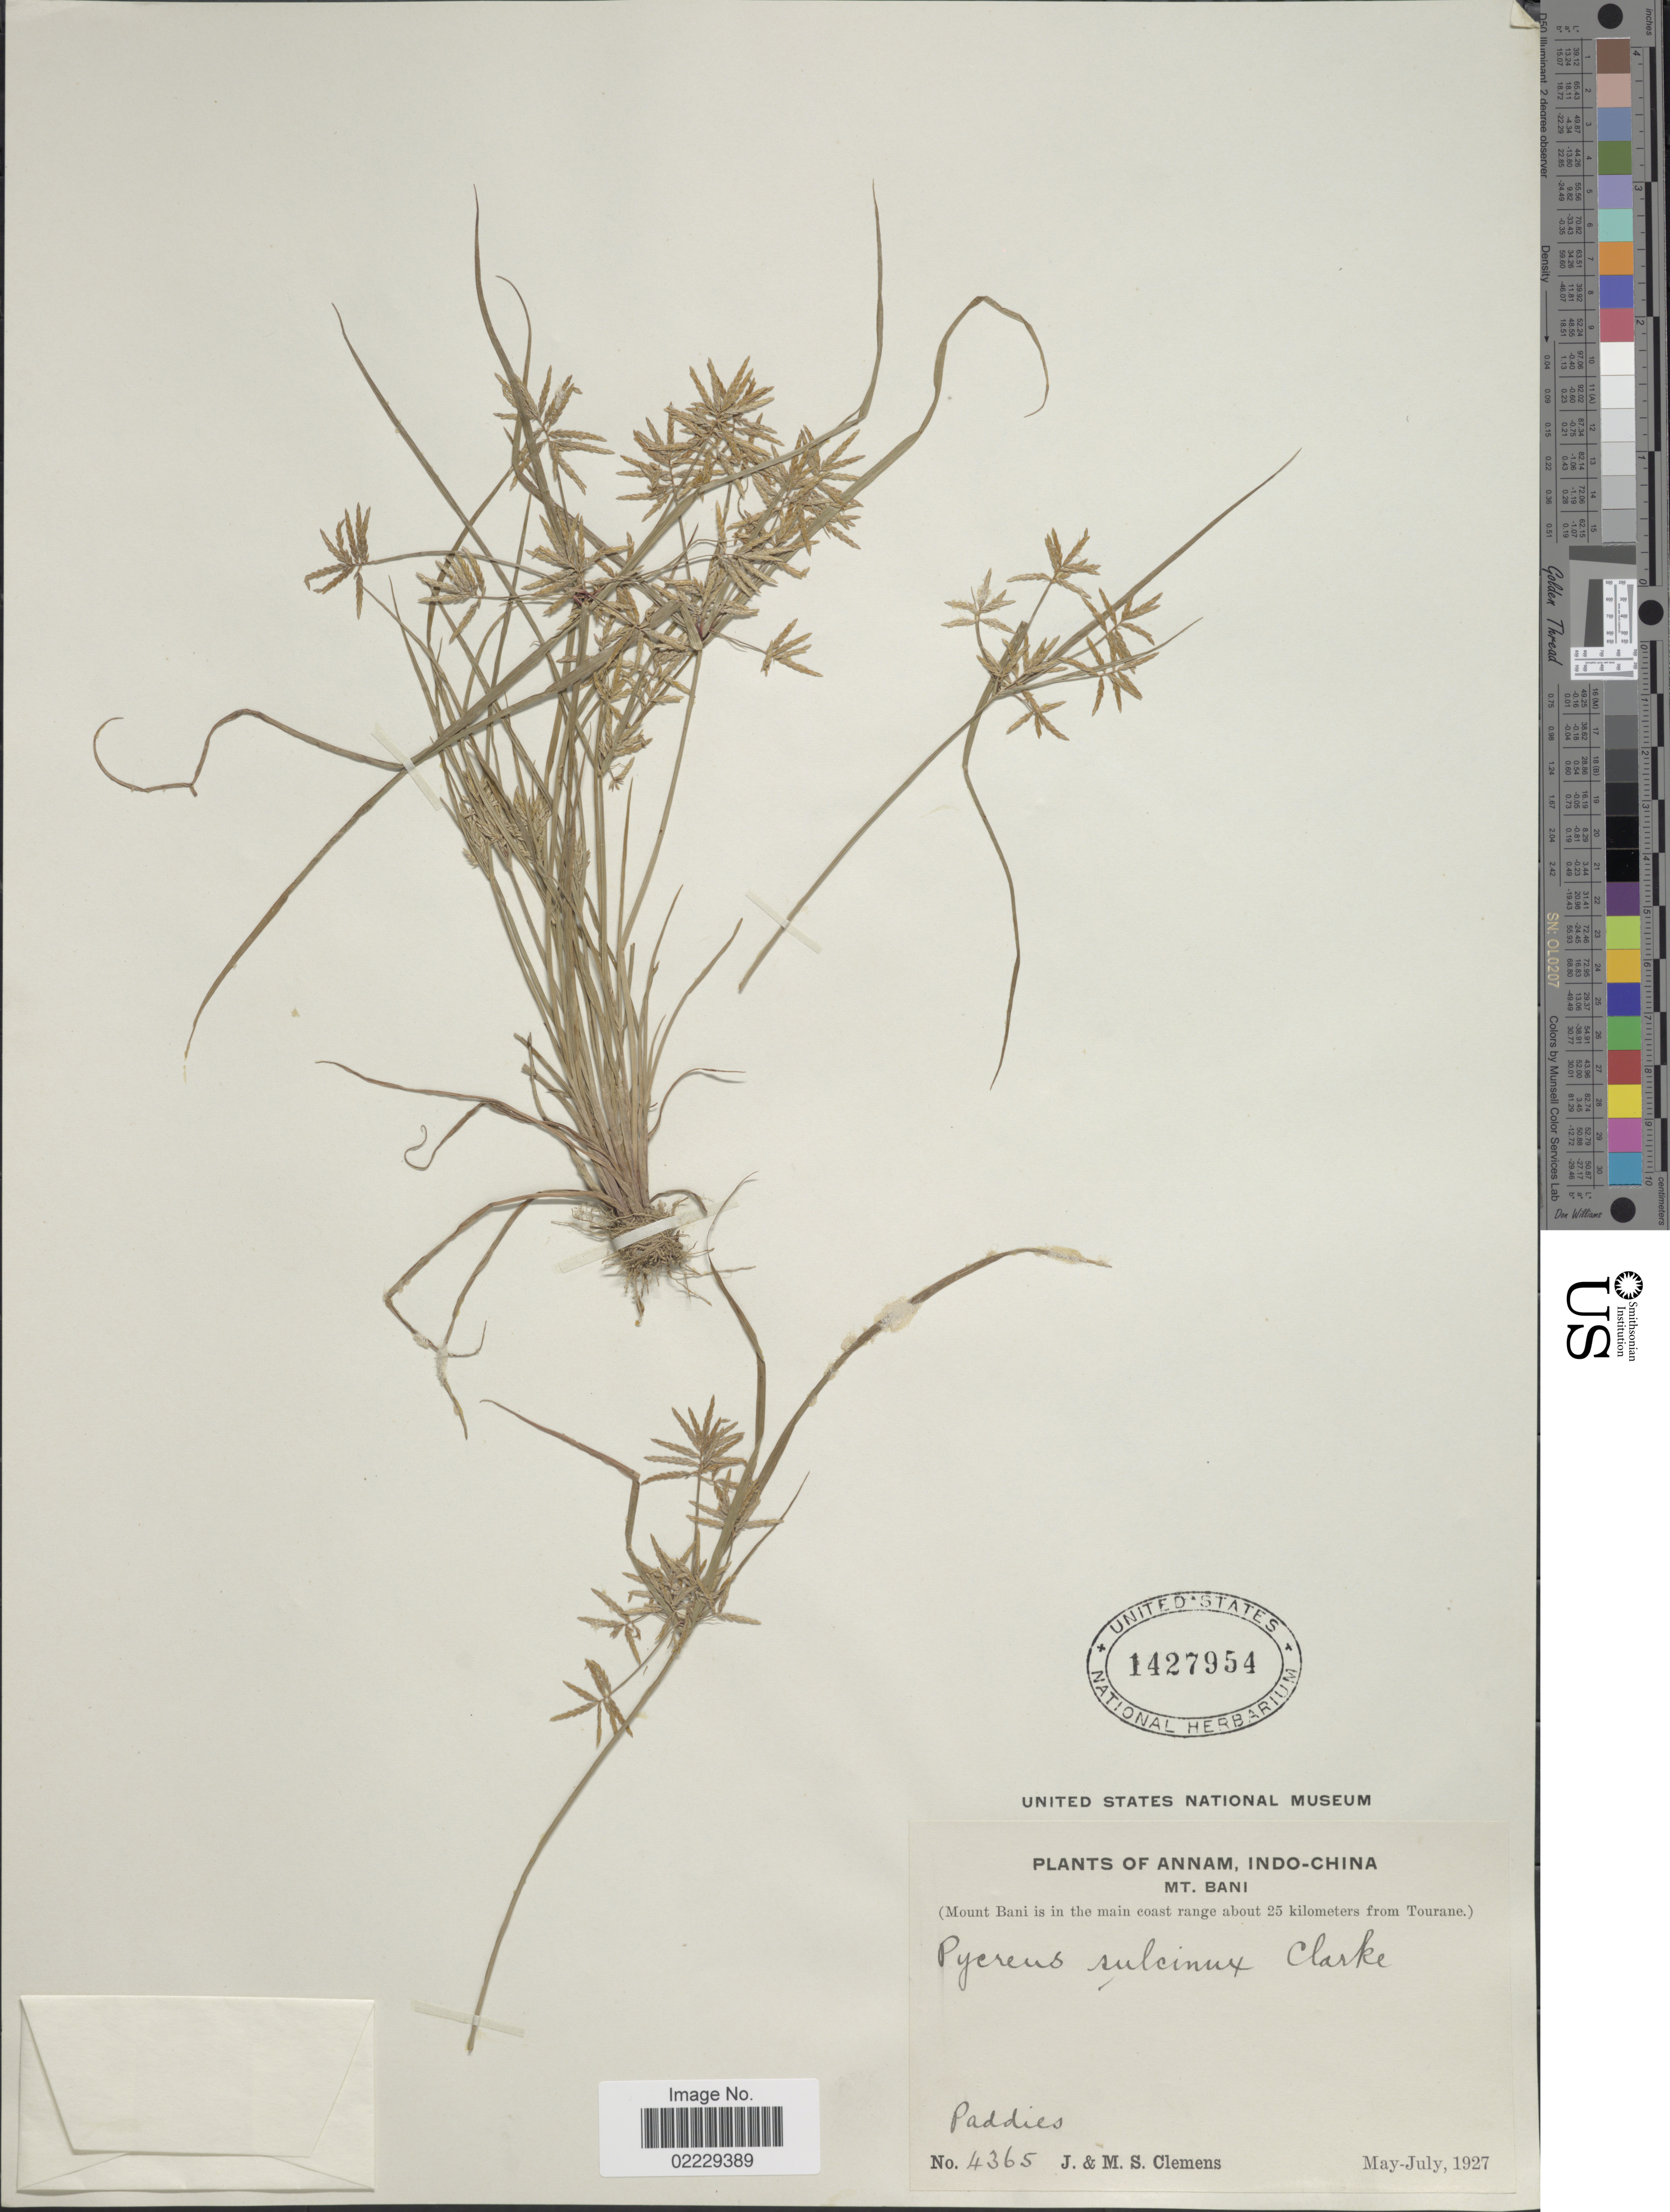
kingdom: Plantae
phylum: Tracheophyta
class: Liliopsida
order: Poales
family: Cyperaceae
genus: Cyperus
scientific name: Cyperus sulcinux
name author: C.B. Clarke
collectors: J. Clemens & M. S. Clemens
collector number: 4365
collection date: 1927-05/1927-07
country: Vietnam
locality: Annam, Indo-China, Mt. Bani, (Mount Bani is in the main coast range about 25 kilometers from Tourane) Paddies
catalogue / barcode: US 1427954